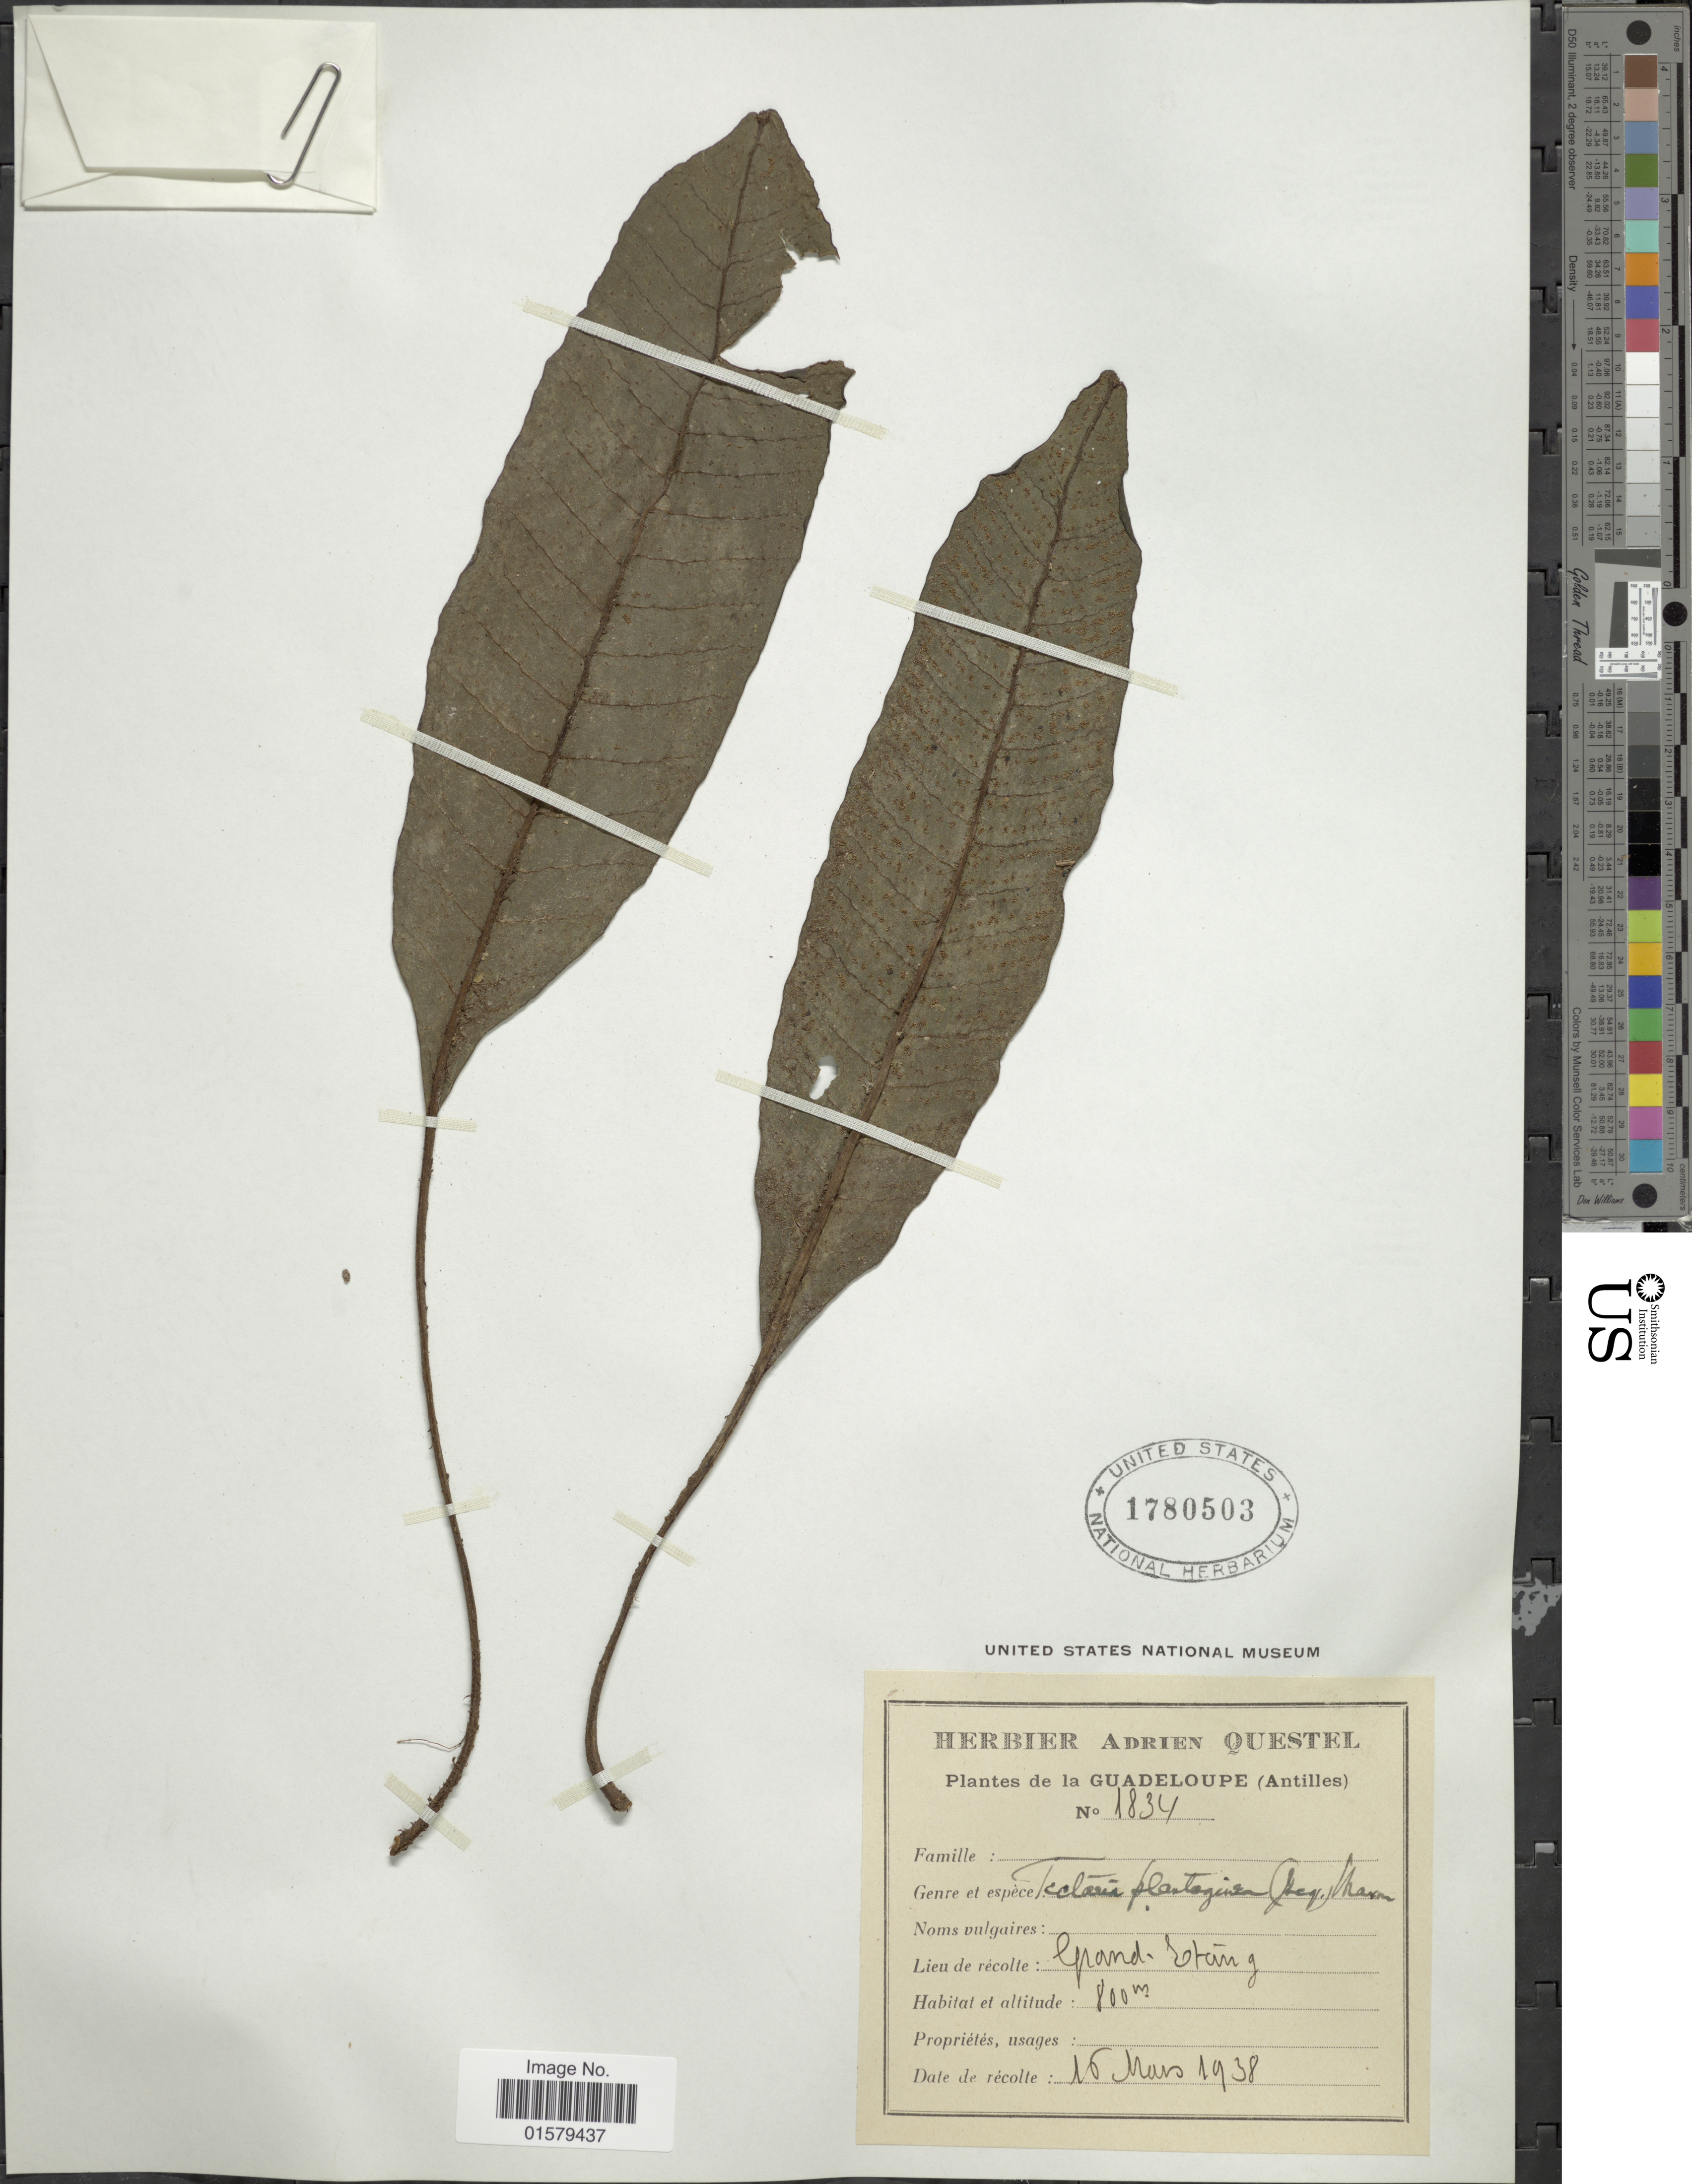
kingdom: Plantae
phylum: Tracheophyta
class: Polypodiopsida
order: Polypodiales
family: Tectariaceae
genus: Tectaria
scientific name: Tectaria plantaginea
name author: (Jacq.) Maxon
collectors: ex herb. A. Questal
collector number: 1834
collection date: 1938-03-16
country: Guadeloupe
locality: Grand Étang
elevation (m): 800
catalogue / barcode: US 1780503